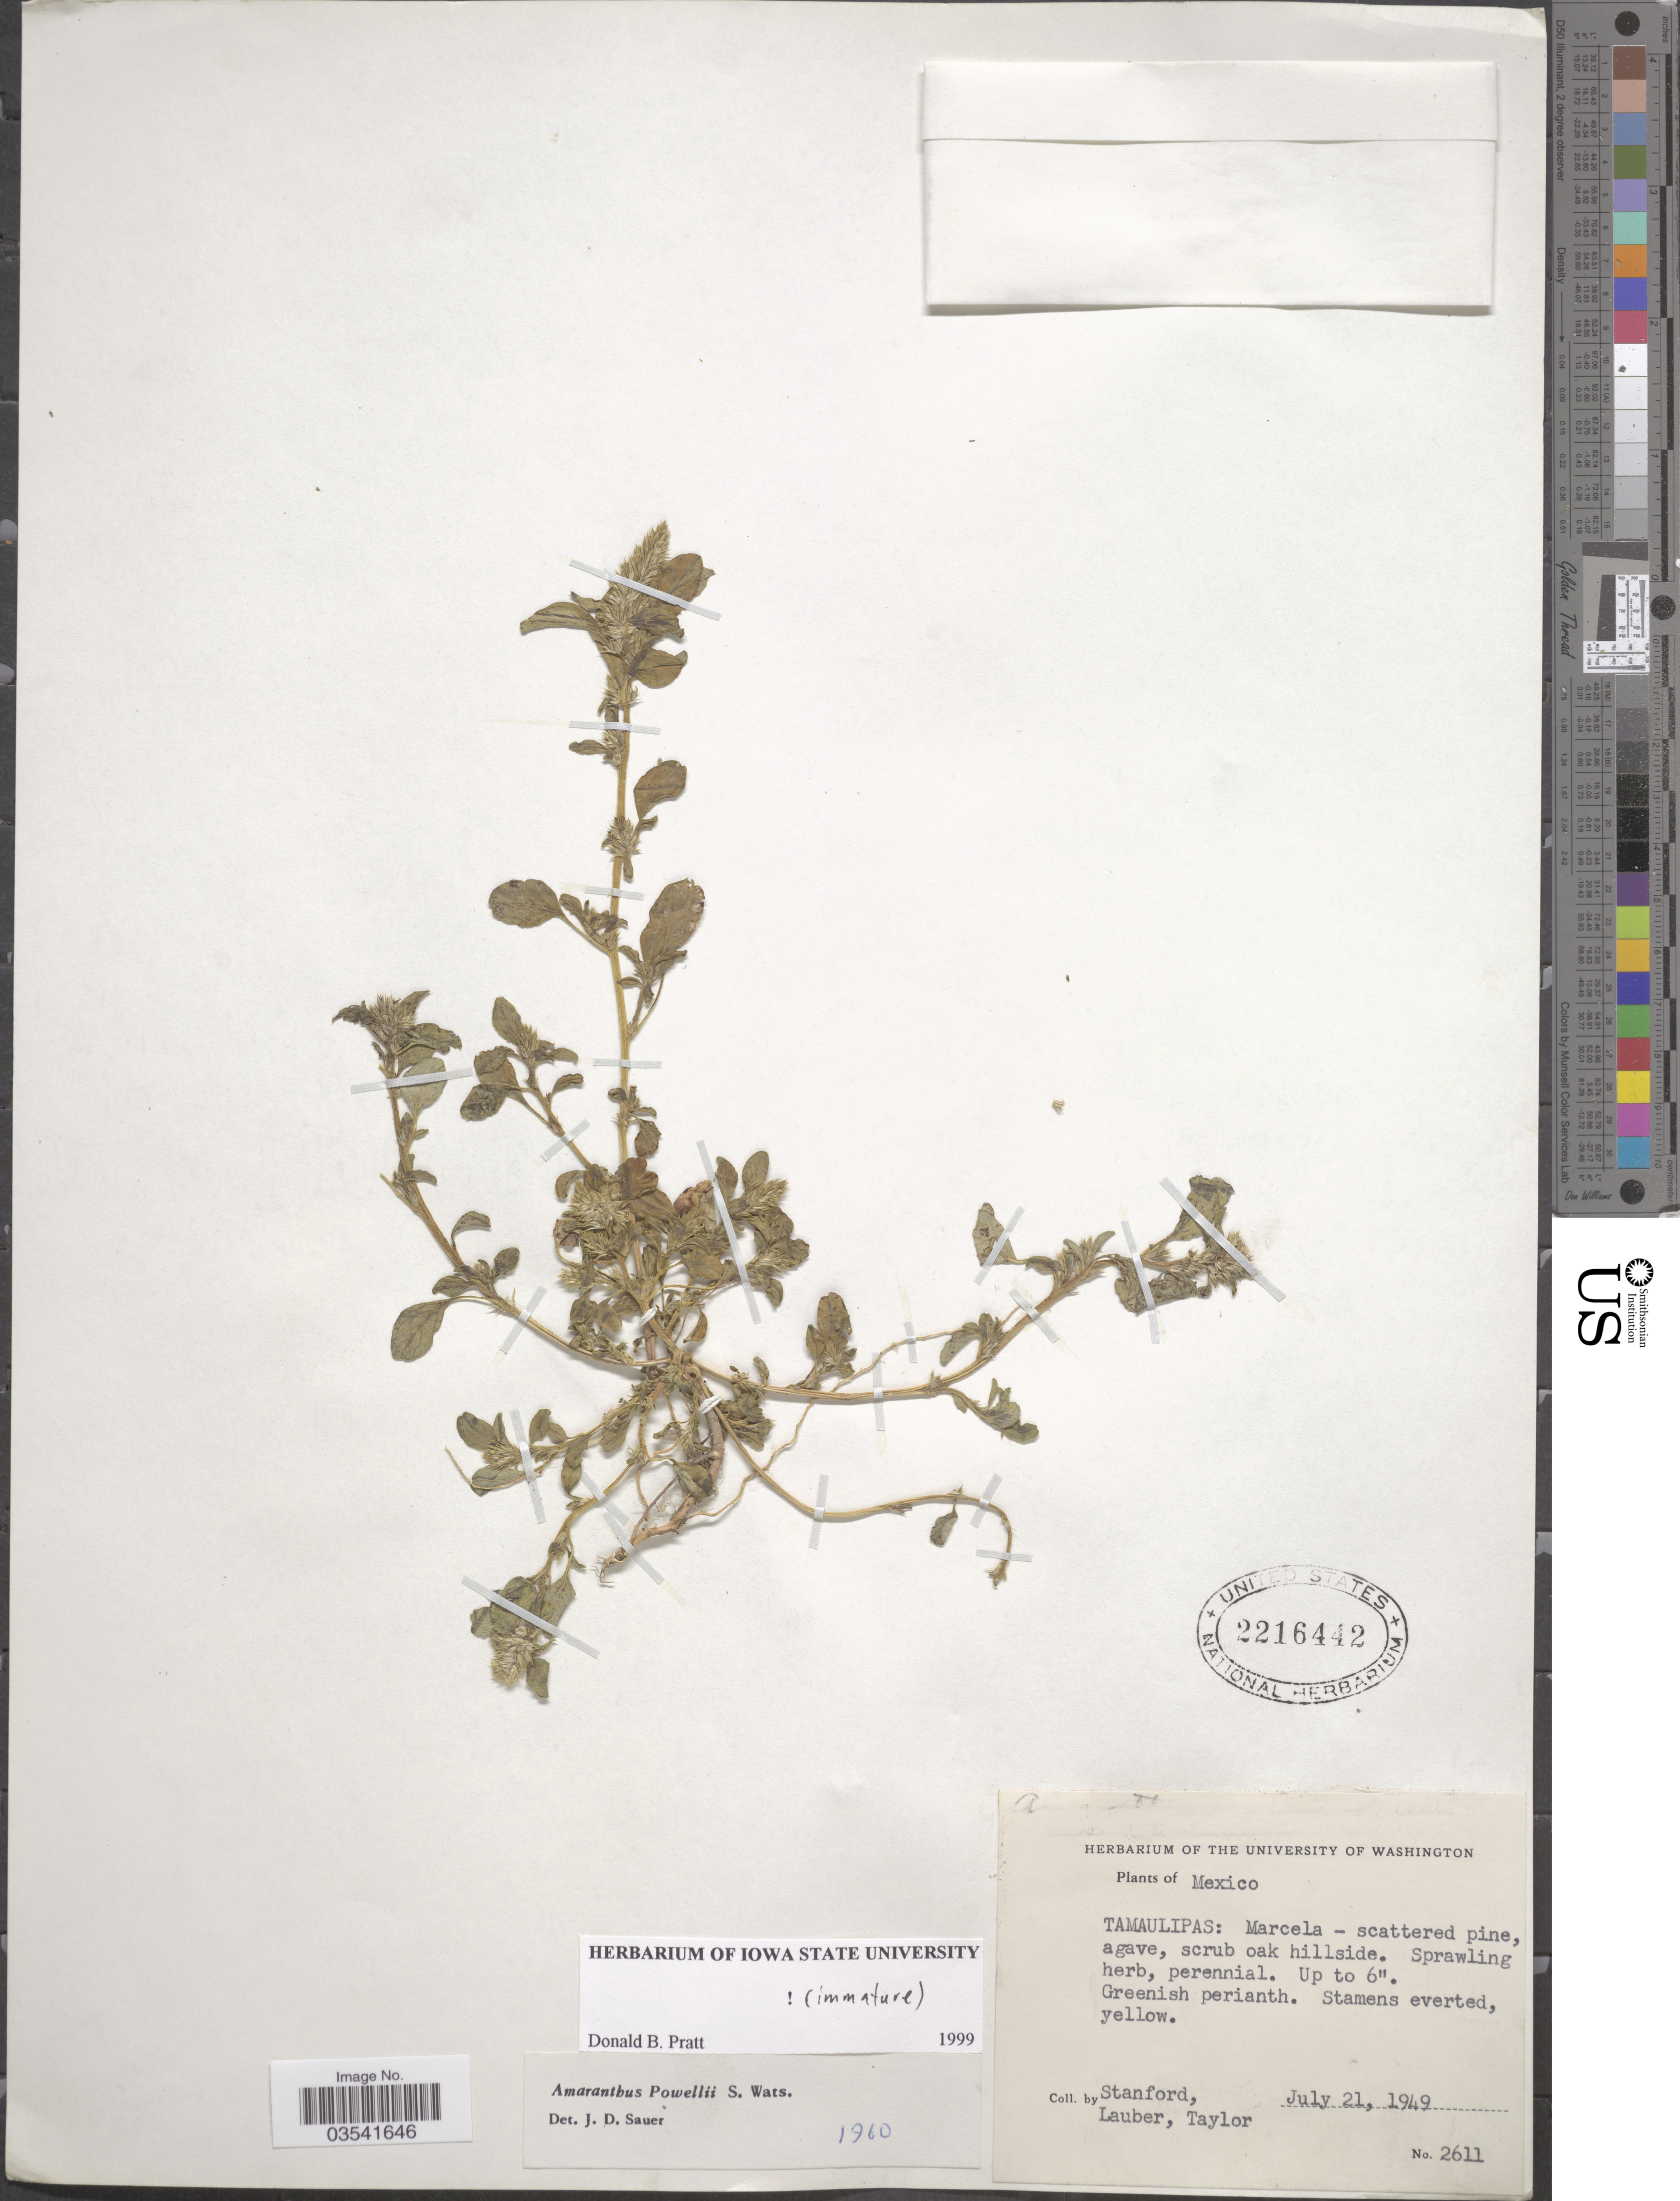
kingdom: Plantae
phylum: Tracheophyta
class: Magnoliopsida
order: Caryophyllales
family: Amaranthaceae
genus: Amaranthus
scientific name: Amaranthus powellii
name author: S. Watson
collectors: -. Stanford, -. Lauber & -- Taylor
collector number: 2611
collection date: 1949-07-21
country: Mexico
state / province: Tamaulipas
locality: Marcela.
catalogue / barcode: US 2216442